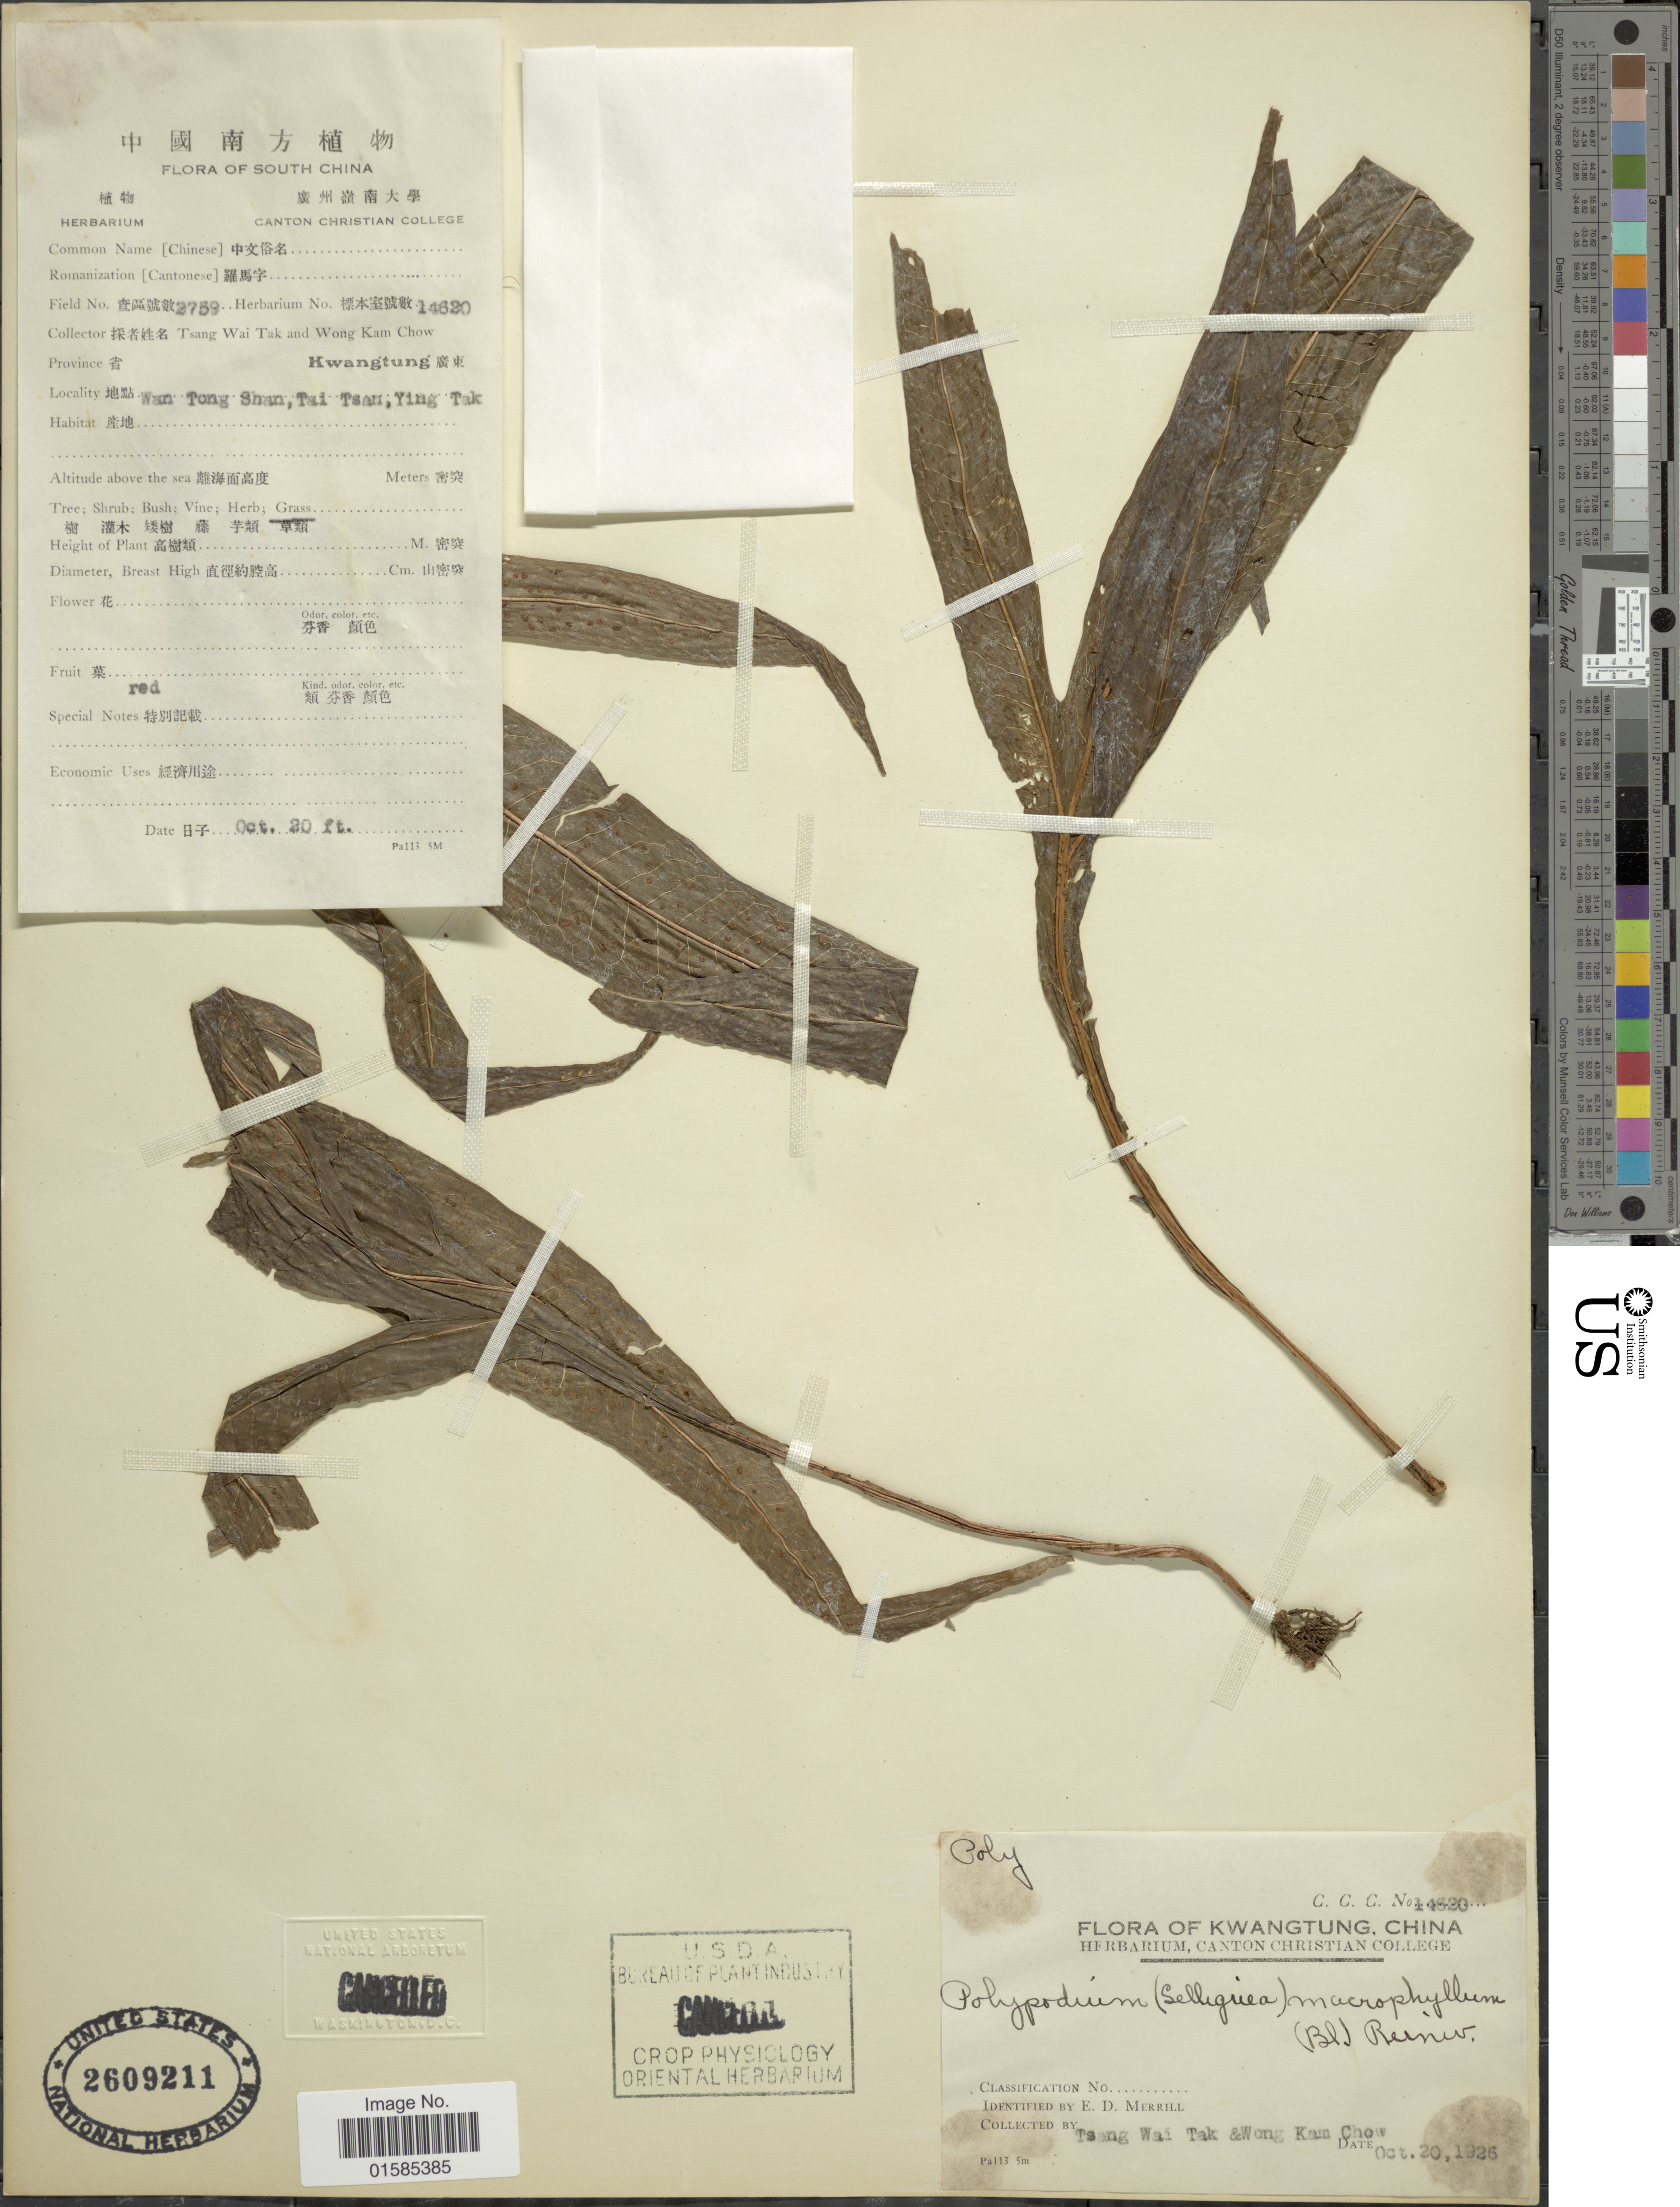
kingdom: Plantae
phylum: Tracheophyta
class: Polypodiopsida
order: Polypodiales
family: Polypodiaceae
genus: Leptochilus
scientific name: Leptochilus wrightii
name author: (Hook.) X.C. Zhang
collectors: W. T. Tsang & W. Chow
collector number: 2759/14620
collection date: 1926-10-20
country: China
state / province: Guangdong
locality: Kwangtung, China. Wan Tong Shan, Tai Tsan, Ying Tak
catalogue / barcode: US 2609211